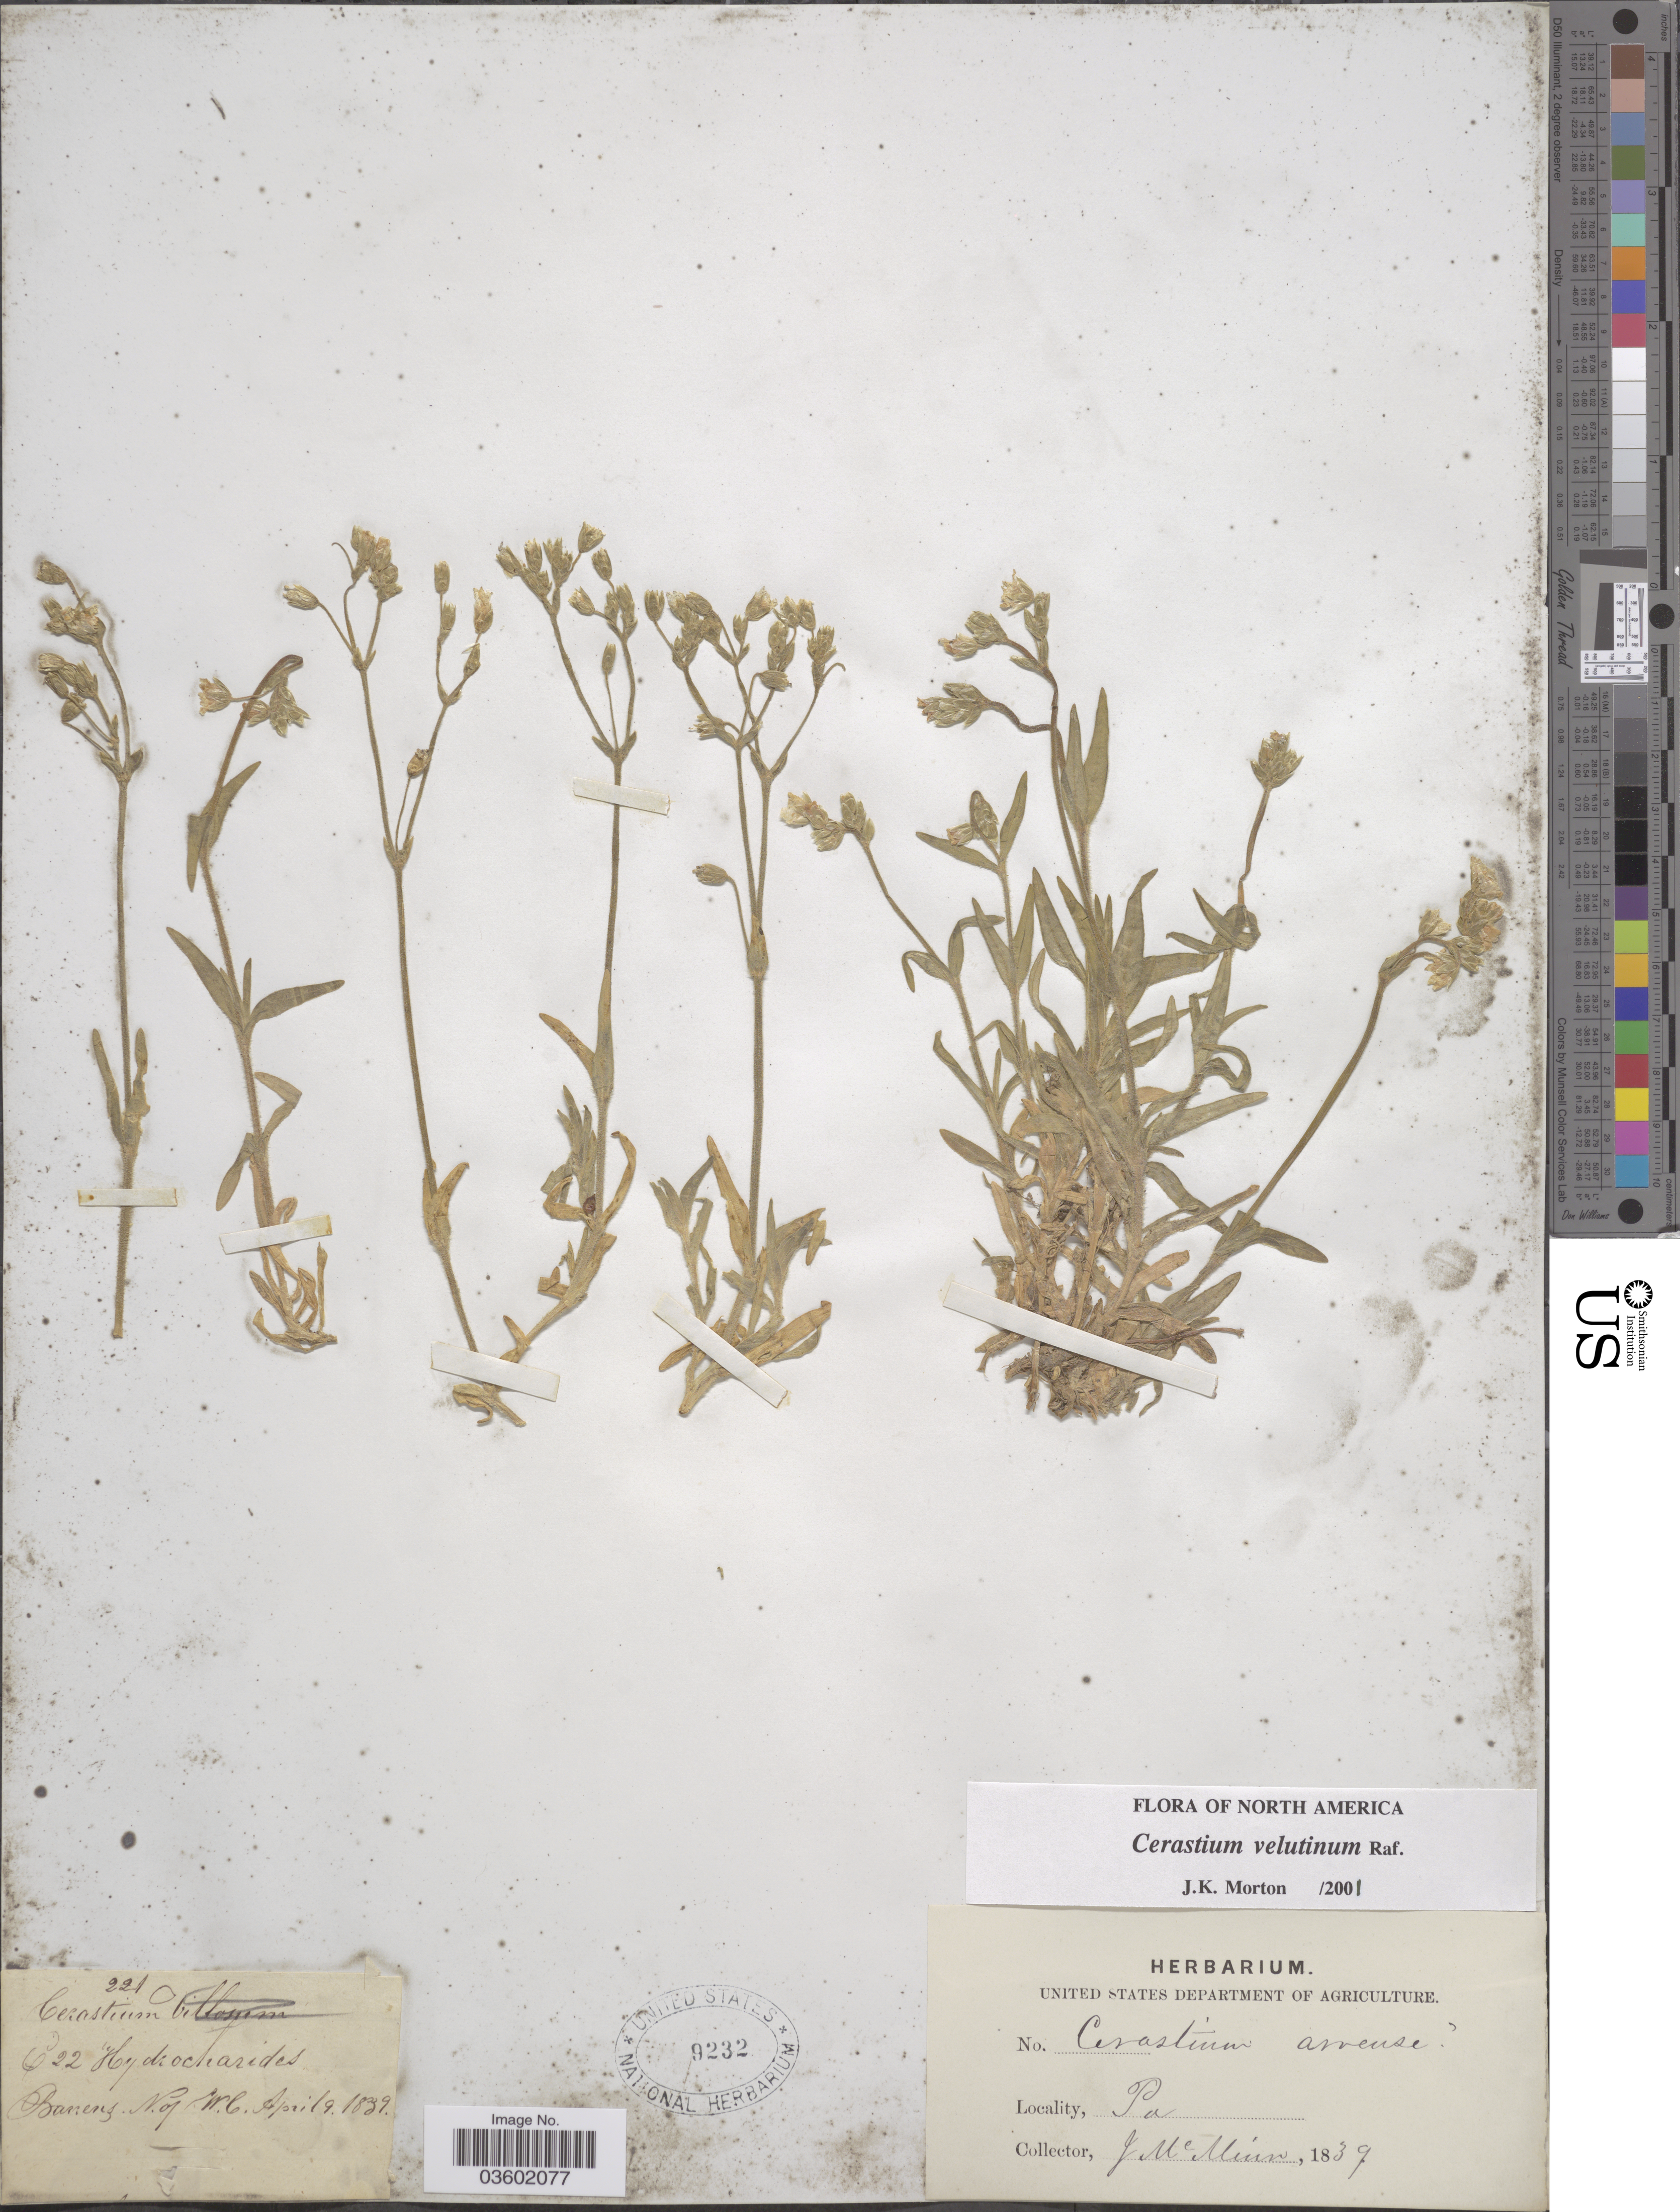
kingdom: Plantae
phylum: Tracheophyta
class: Magnoliopsida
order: Caryophyllales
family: Caryophyllaceae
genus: Cerastium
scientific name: Cerastium velutinum var. velutinum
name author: Raf.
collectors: J. McMinn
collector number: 221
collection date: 1839-04-09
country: United States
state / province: Pennsylvania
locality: N. of W.C.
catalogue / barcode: US 9232